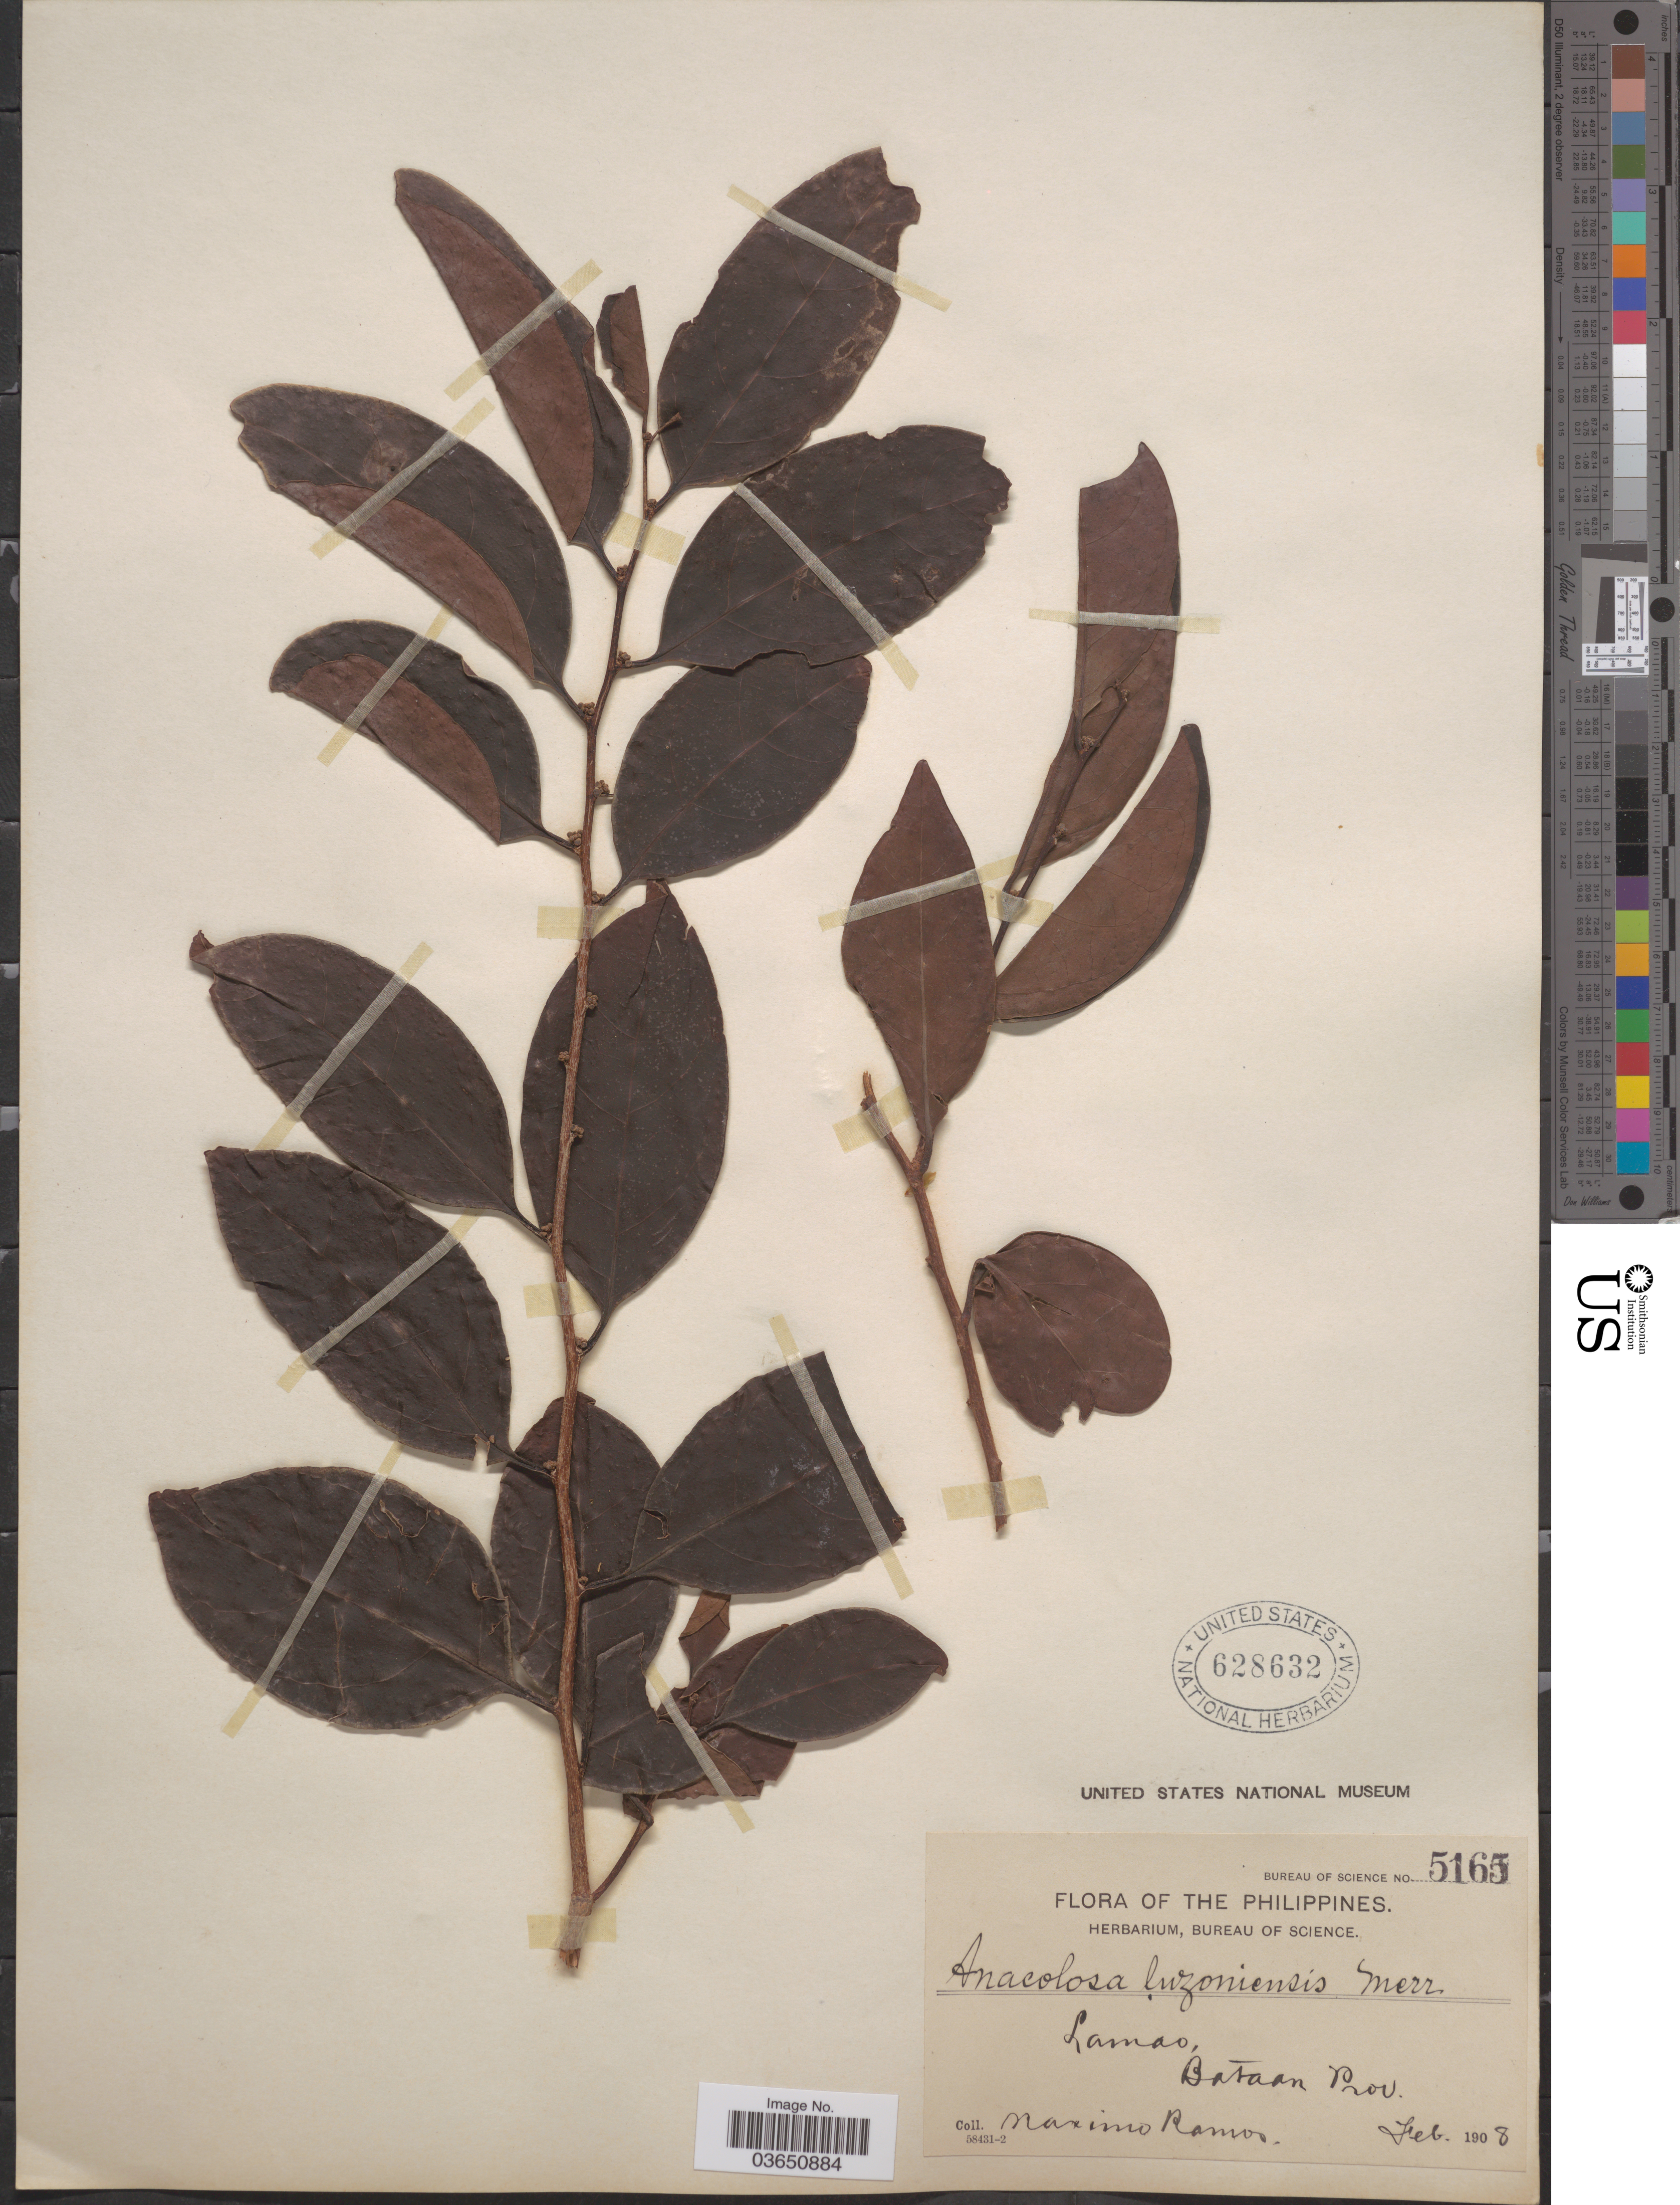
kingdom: Plantae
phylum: Tracheophyta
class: Magnoliopsida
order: Santalales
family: Aptandraceae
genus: Anacolosa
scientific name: Anacolosa frutescens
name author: (Blume) Blume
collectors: M. Ramos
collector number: Bureau of Science 5165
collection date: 1908-02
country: Philippines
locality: Lamao, Bataan Prov.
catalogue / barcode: US 628632